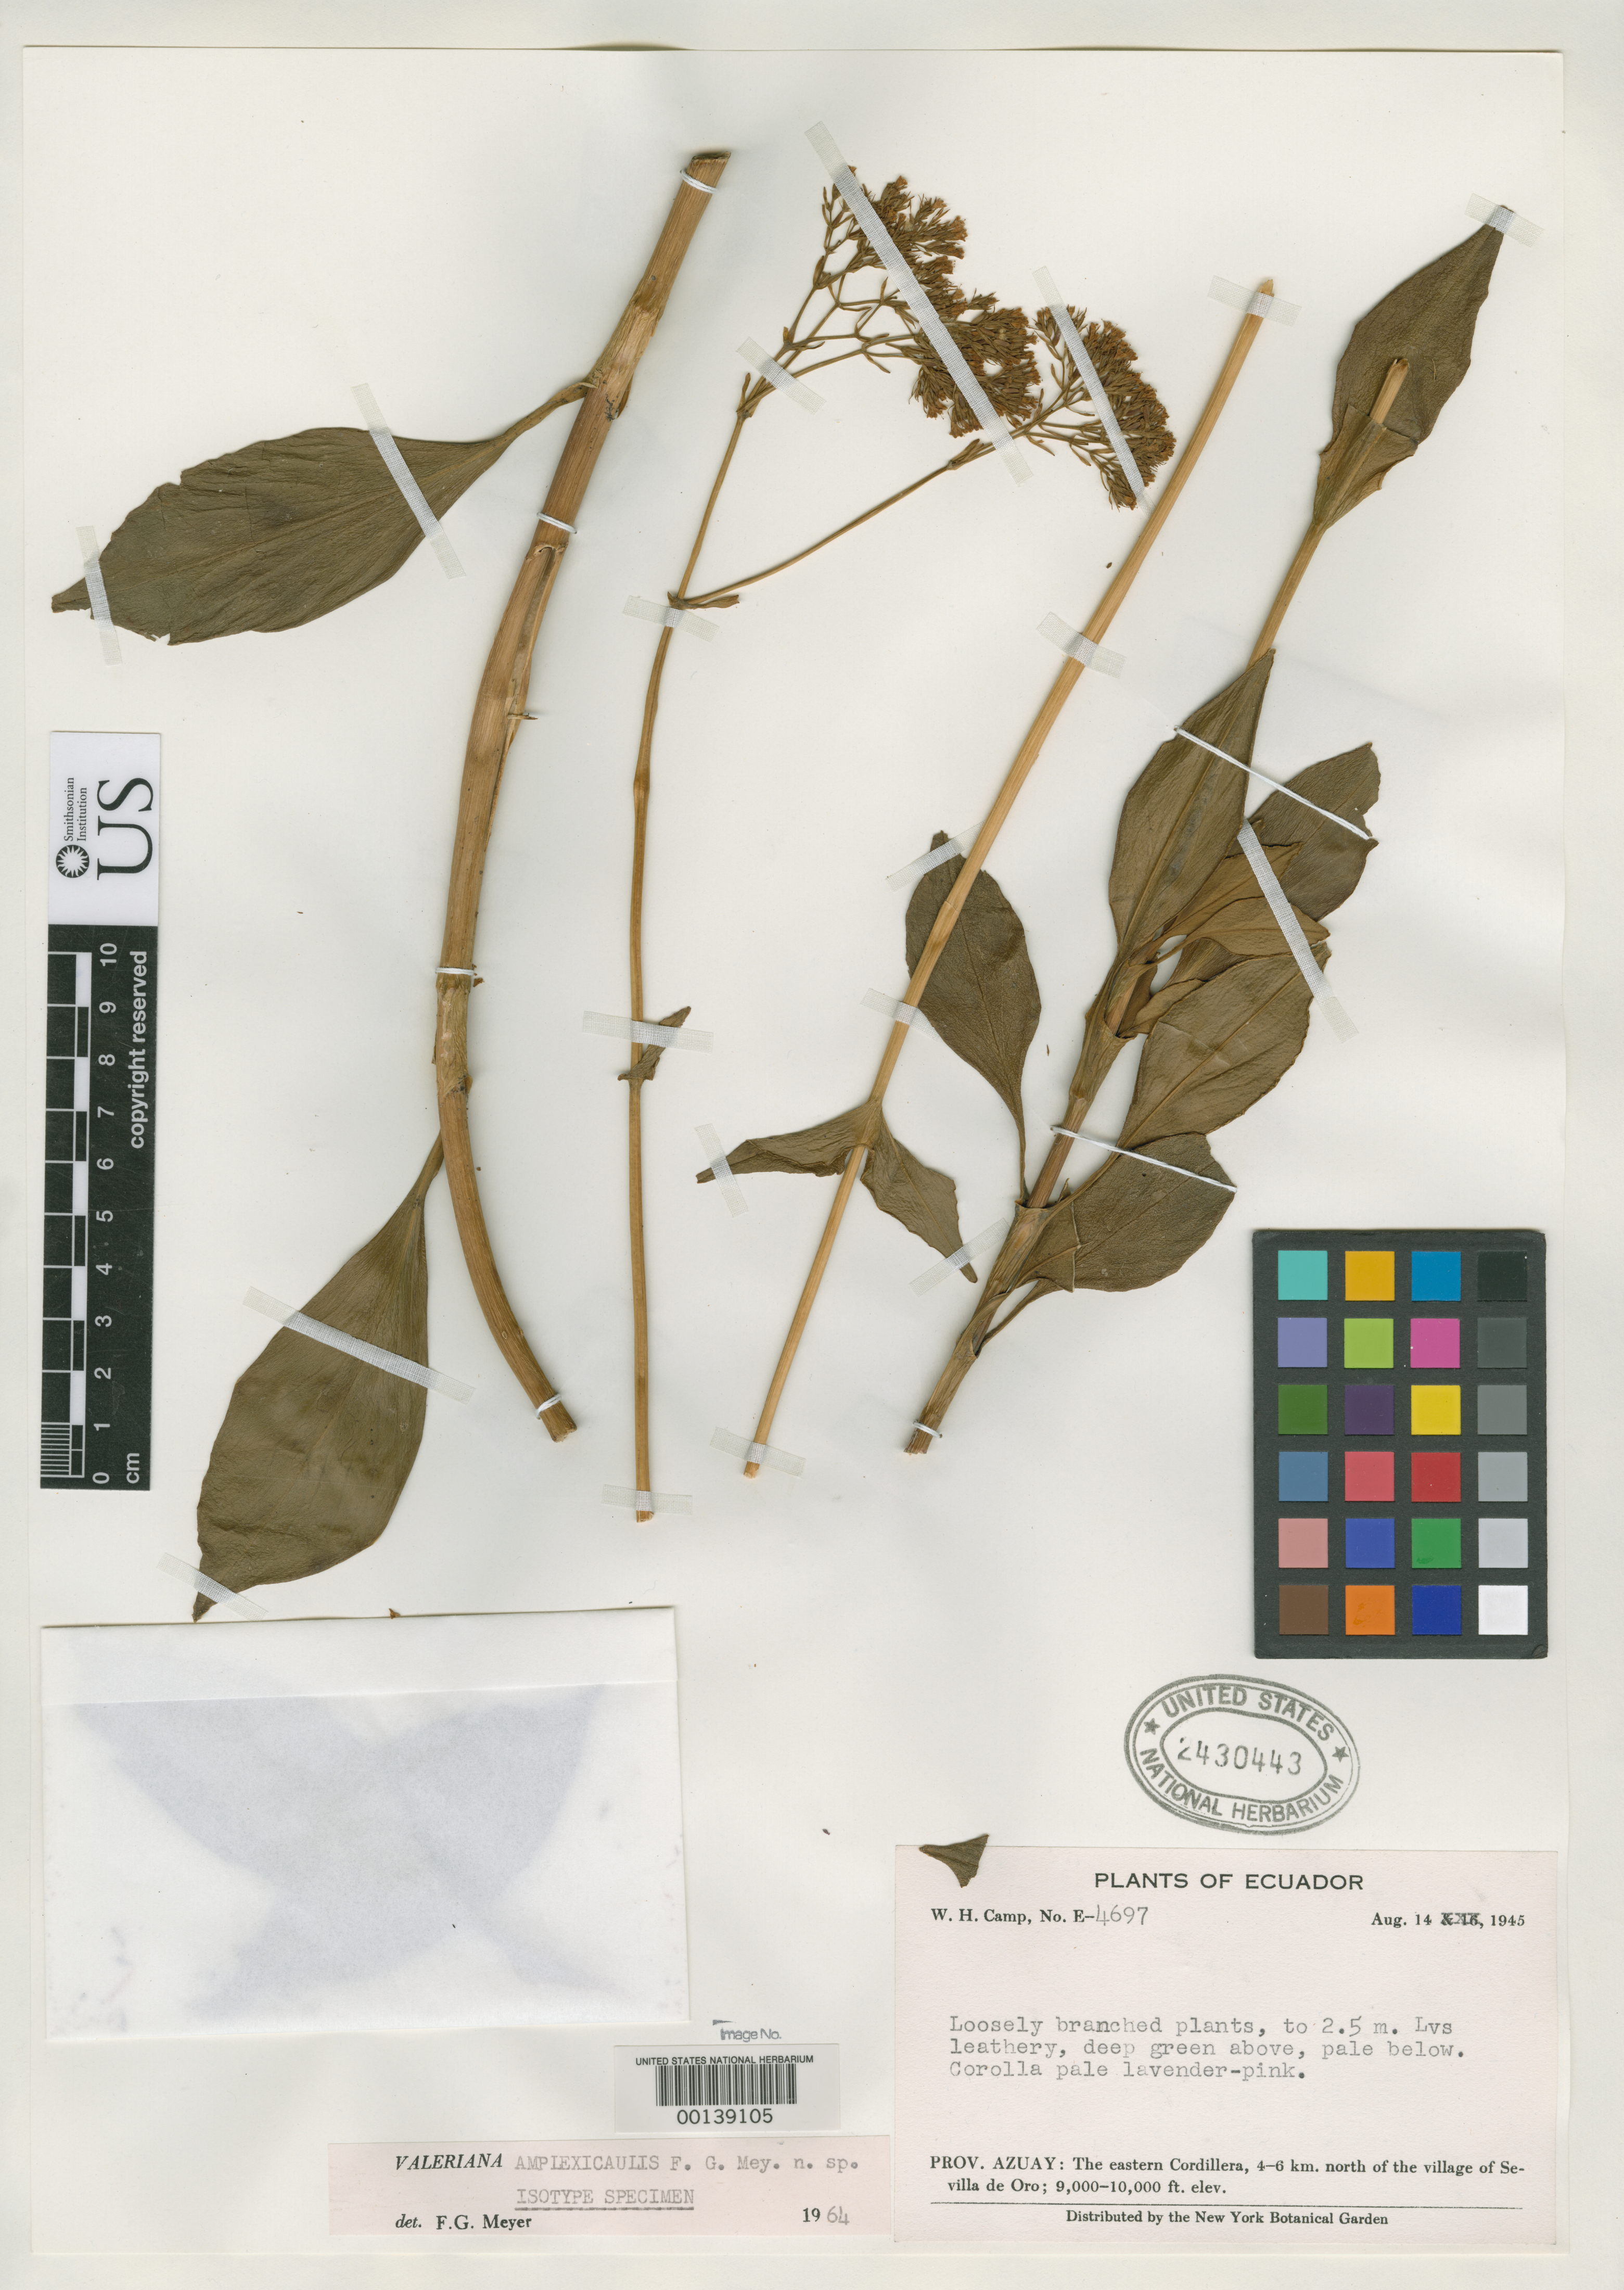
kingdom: Plantae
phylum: Tracheophyta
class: Magnoliopsida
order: Dipsacales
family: Caprifoliaceae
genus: Valeriana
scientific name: Valeriana amplexicaulis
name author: F.G. Mey.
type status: Isotype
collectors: W. H. Camp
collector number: E-4697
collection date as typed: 14 Aug 1945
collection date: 1945-08-14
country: Ecuador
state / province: Azuay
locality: North of Sevilla de Oro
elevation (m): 2743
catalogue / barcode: US 2430443